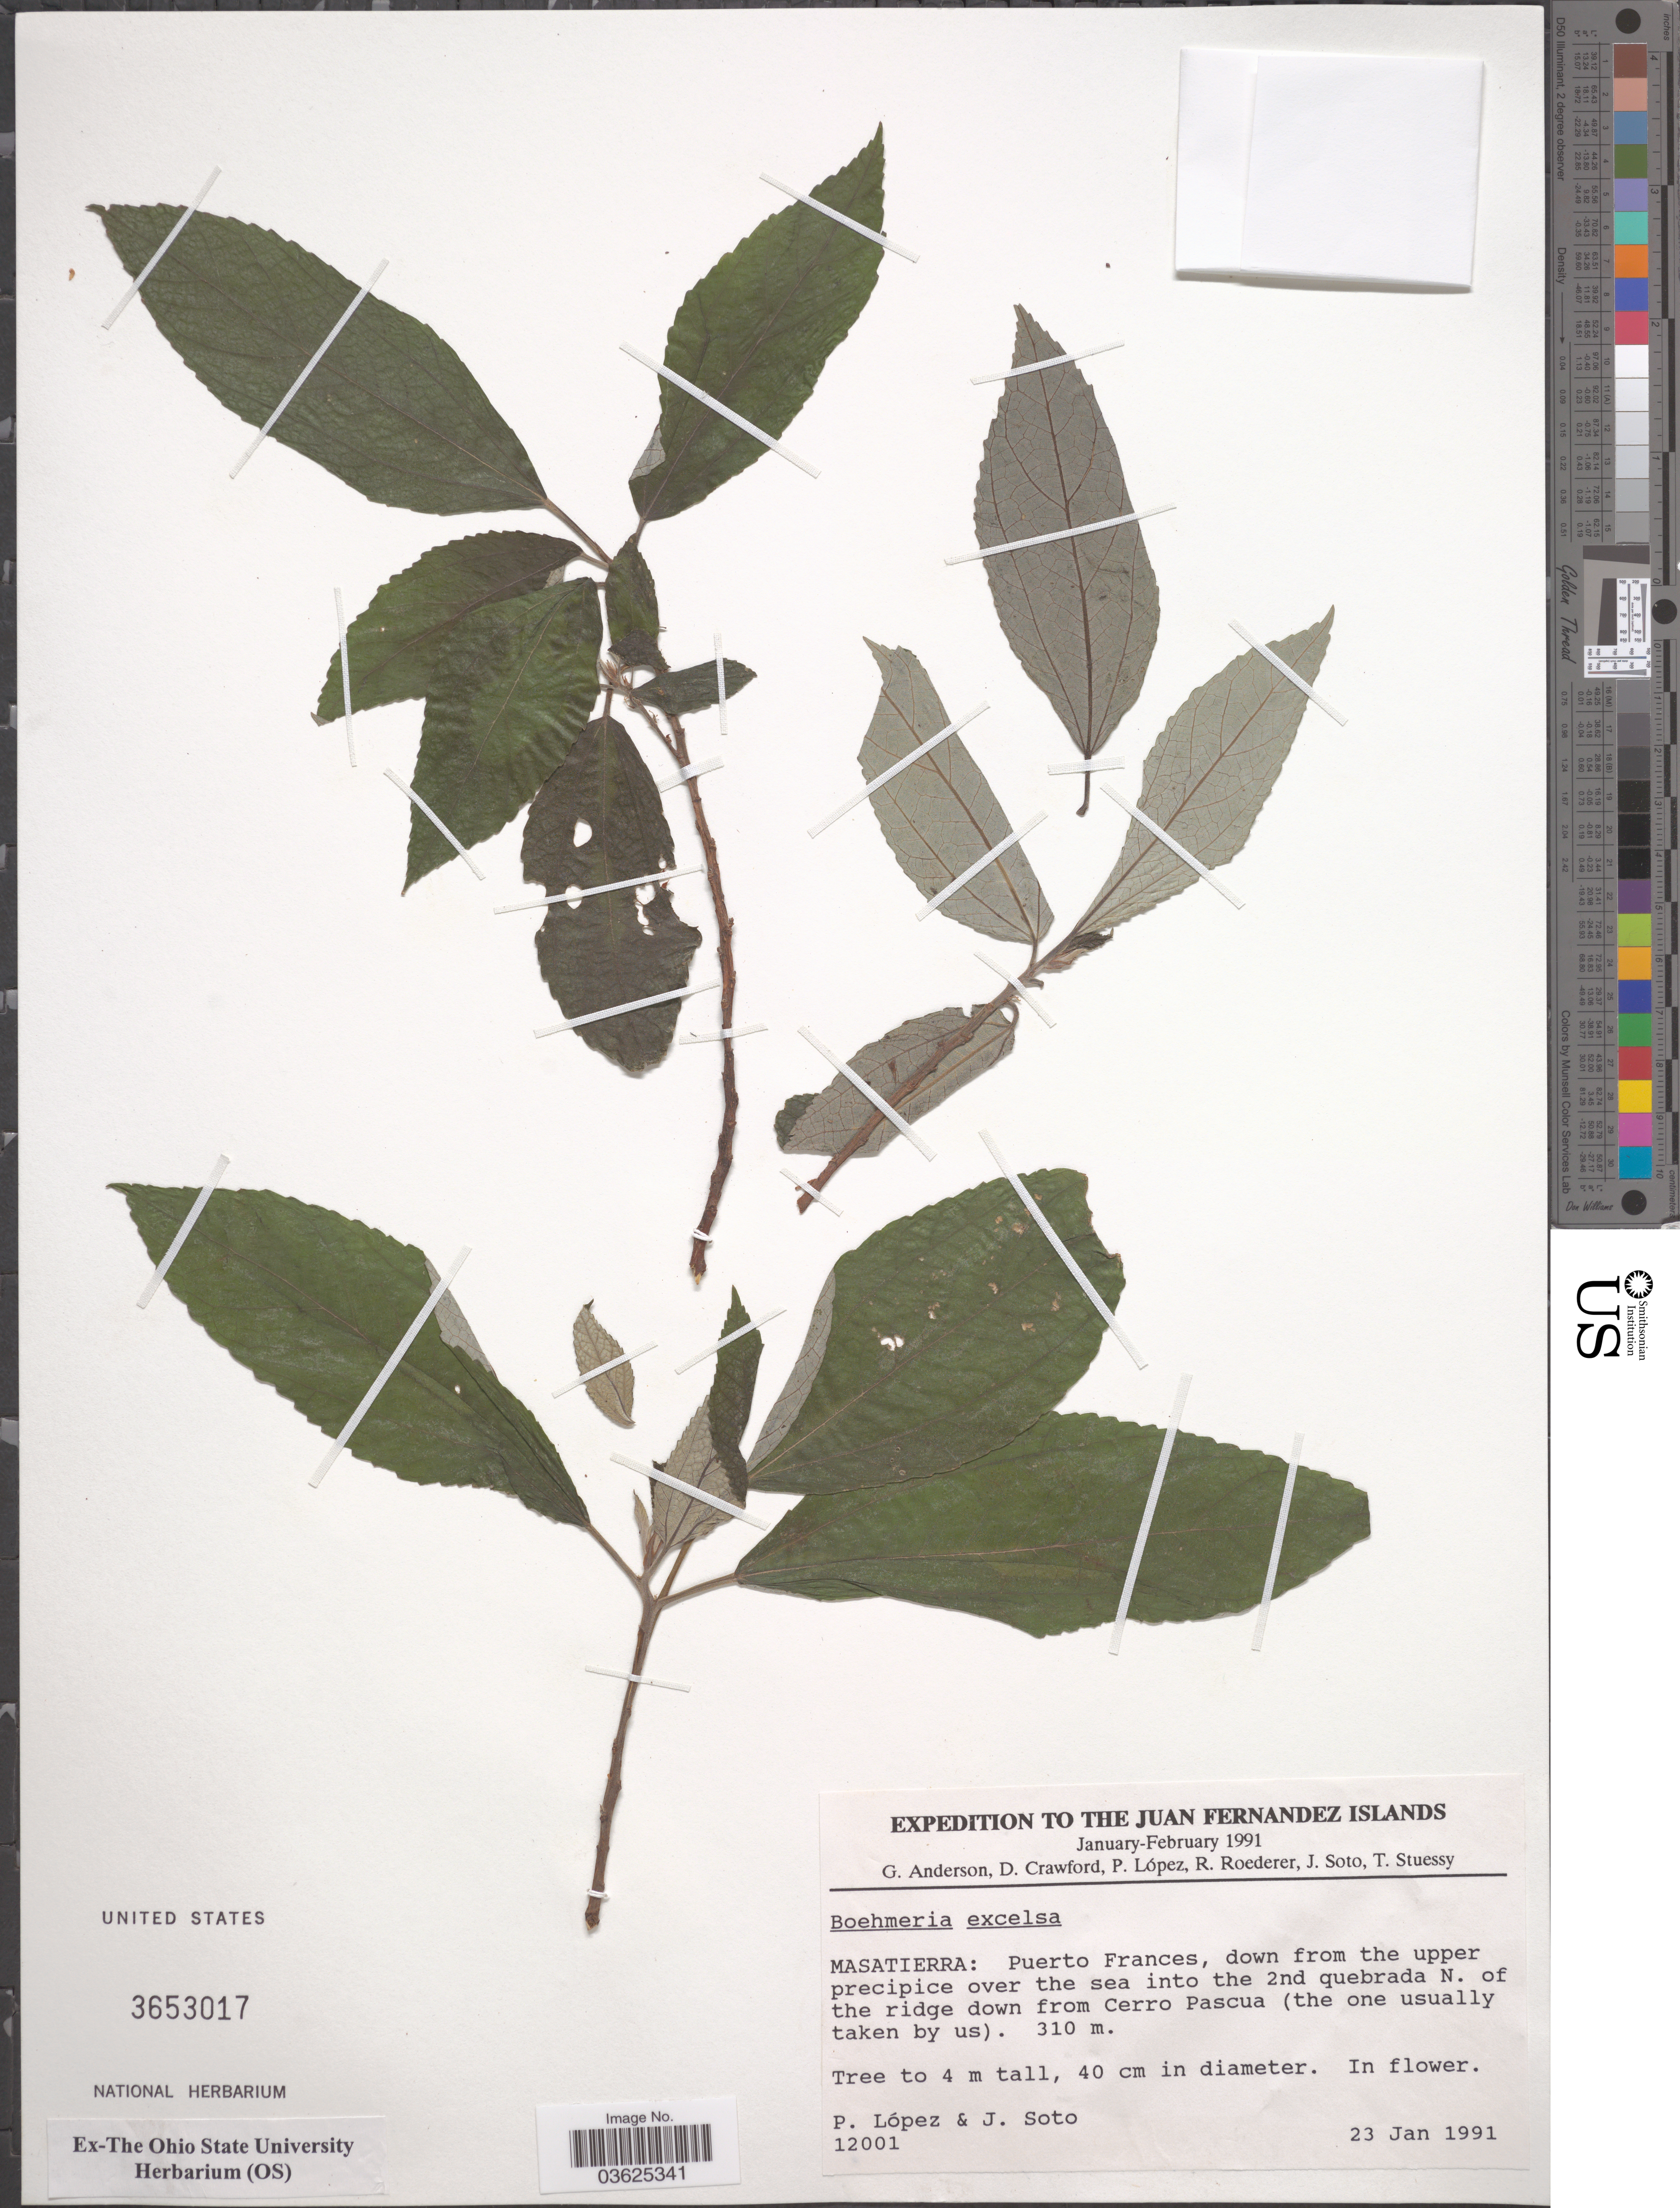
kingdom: Plantae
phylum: Tracheophyta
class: Magnoliopsida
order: Rosales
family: Urticaceae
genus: Boehmeria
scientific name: Boehmeria excelsa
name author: (Steud.) Wedd.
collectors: P. Lopez & J. Soto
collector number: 12001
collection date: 1991-01-23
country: Chile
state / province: Valparaíso (V)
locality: The Juan Fernandez Islands. Masatierra: Puerto Frances, down from the upper precipice over the sea into the 2nd quebrada N. of the ridge down from Cerro Pascua.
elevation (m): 310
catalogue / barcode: US 3653017